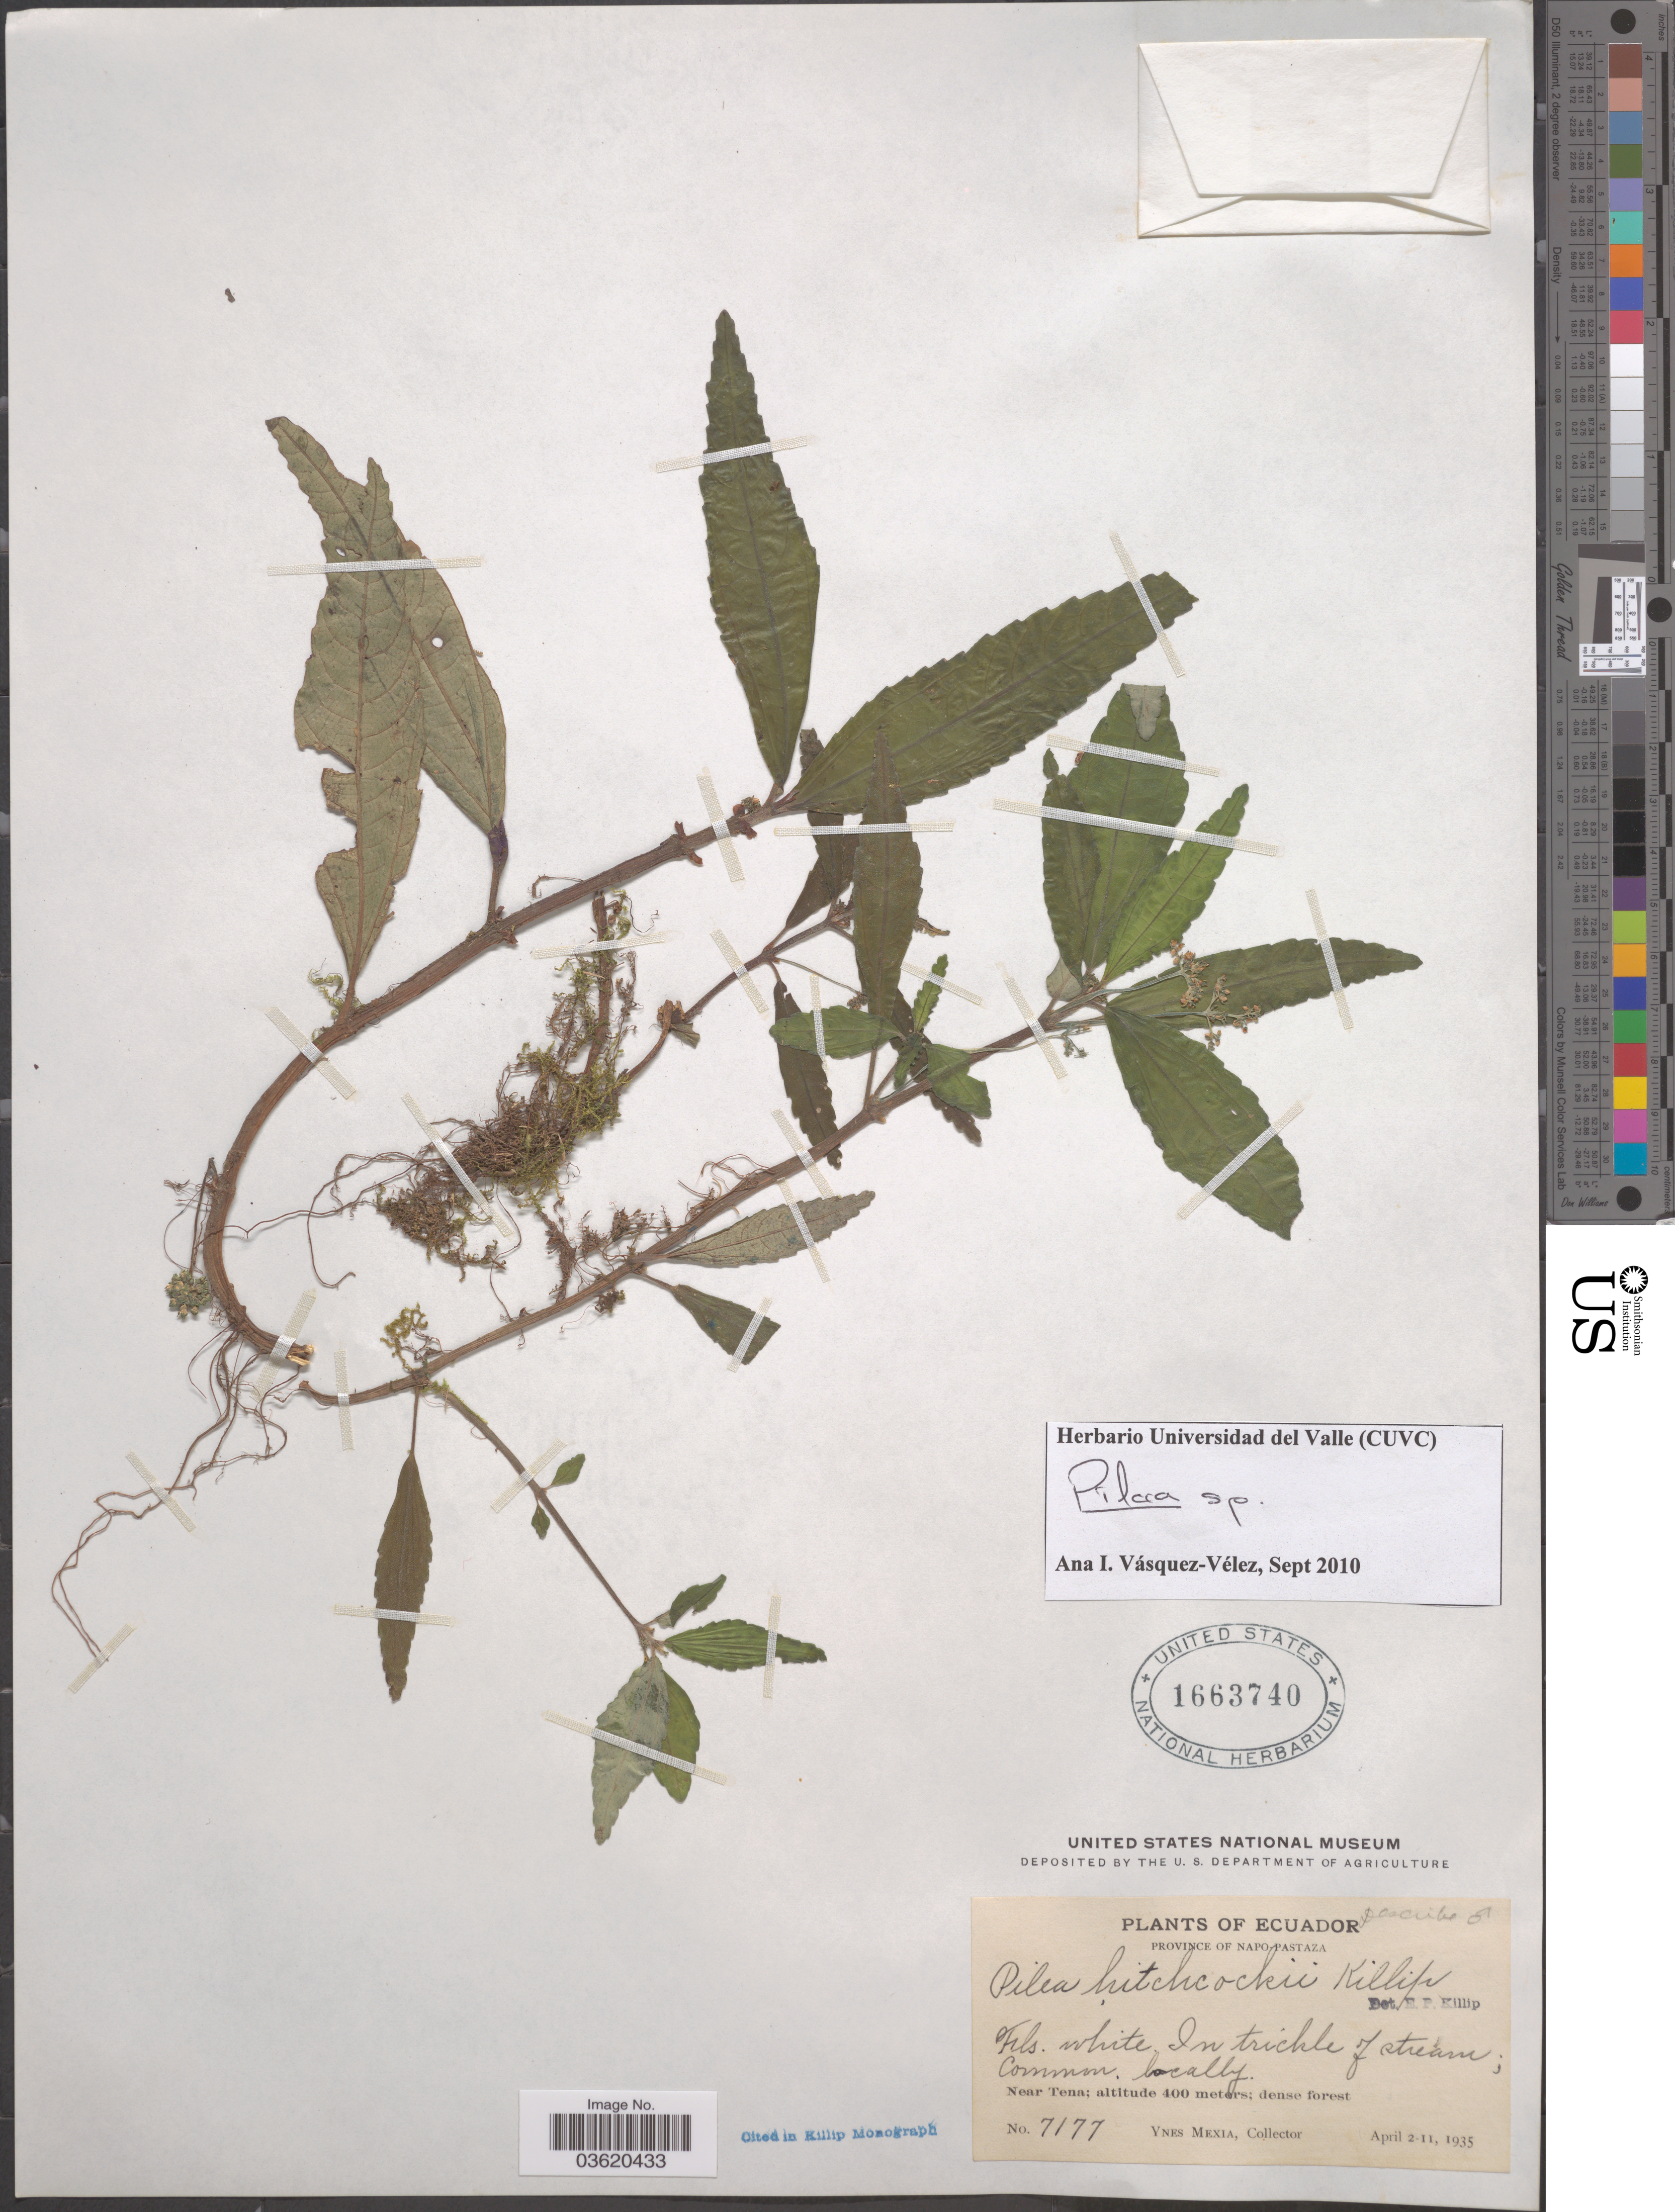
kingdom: Plantae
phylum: Tracheophyta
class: Magnoliopsida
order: Rosales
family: Urticaceae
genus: Pilea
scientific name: Pilea hitchcockii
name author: Killip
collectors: Y. Mexia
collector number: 7177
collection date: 1935-04-02/1935-04-11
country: Ecuador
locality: Province of Napo-Pastaza. Near Tena.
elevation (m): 400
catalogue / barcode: US 1663740